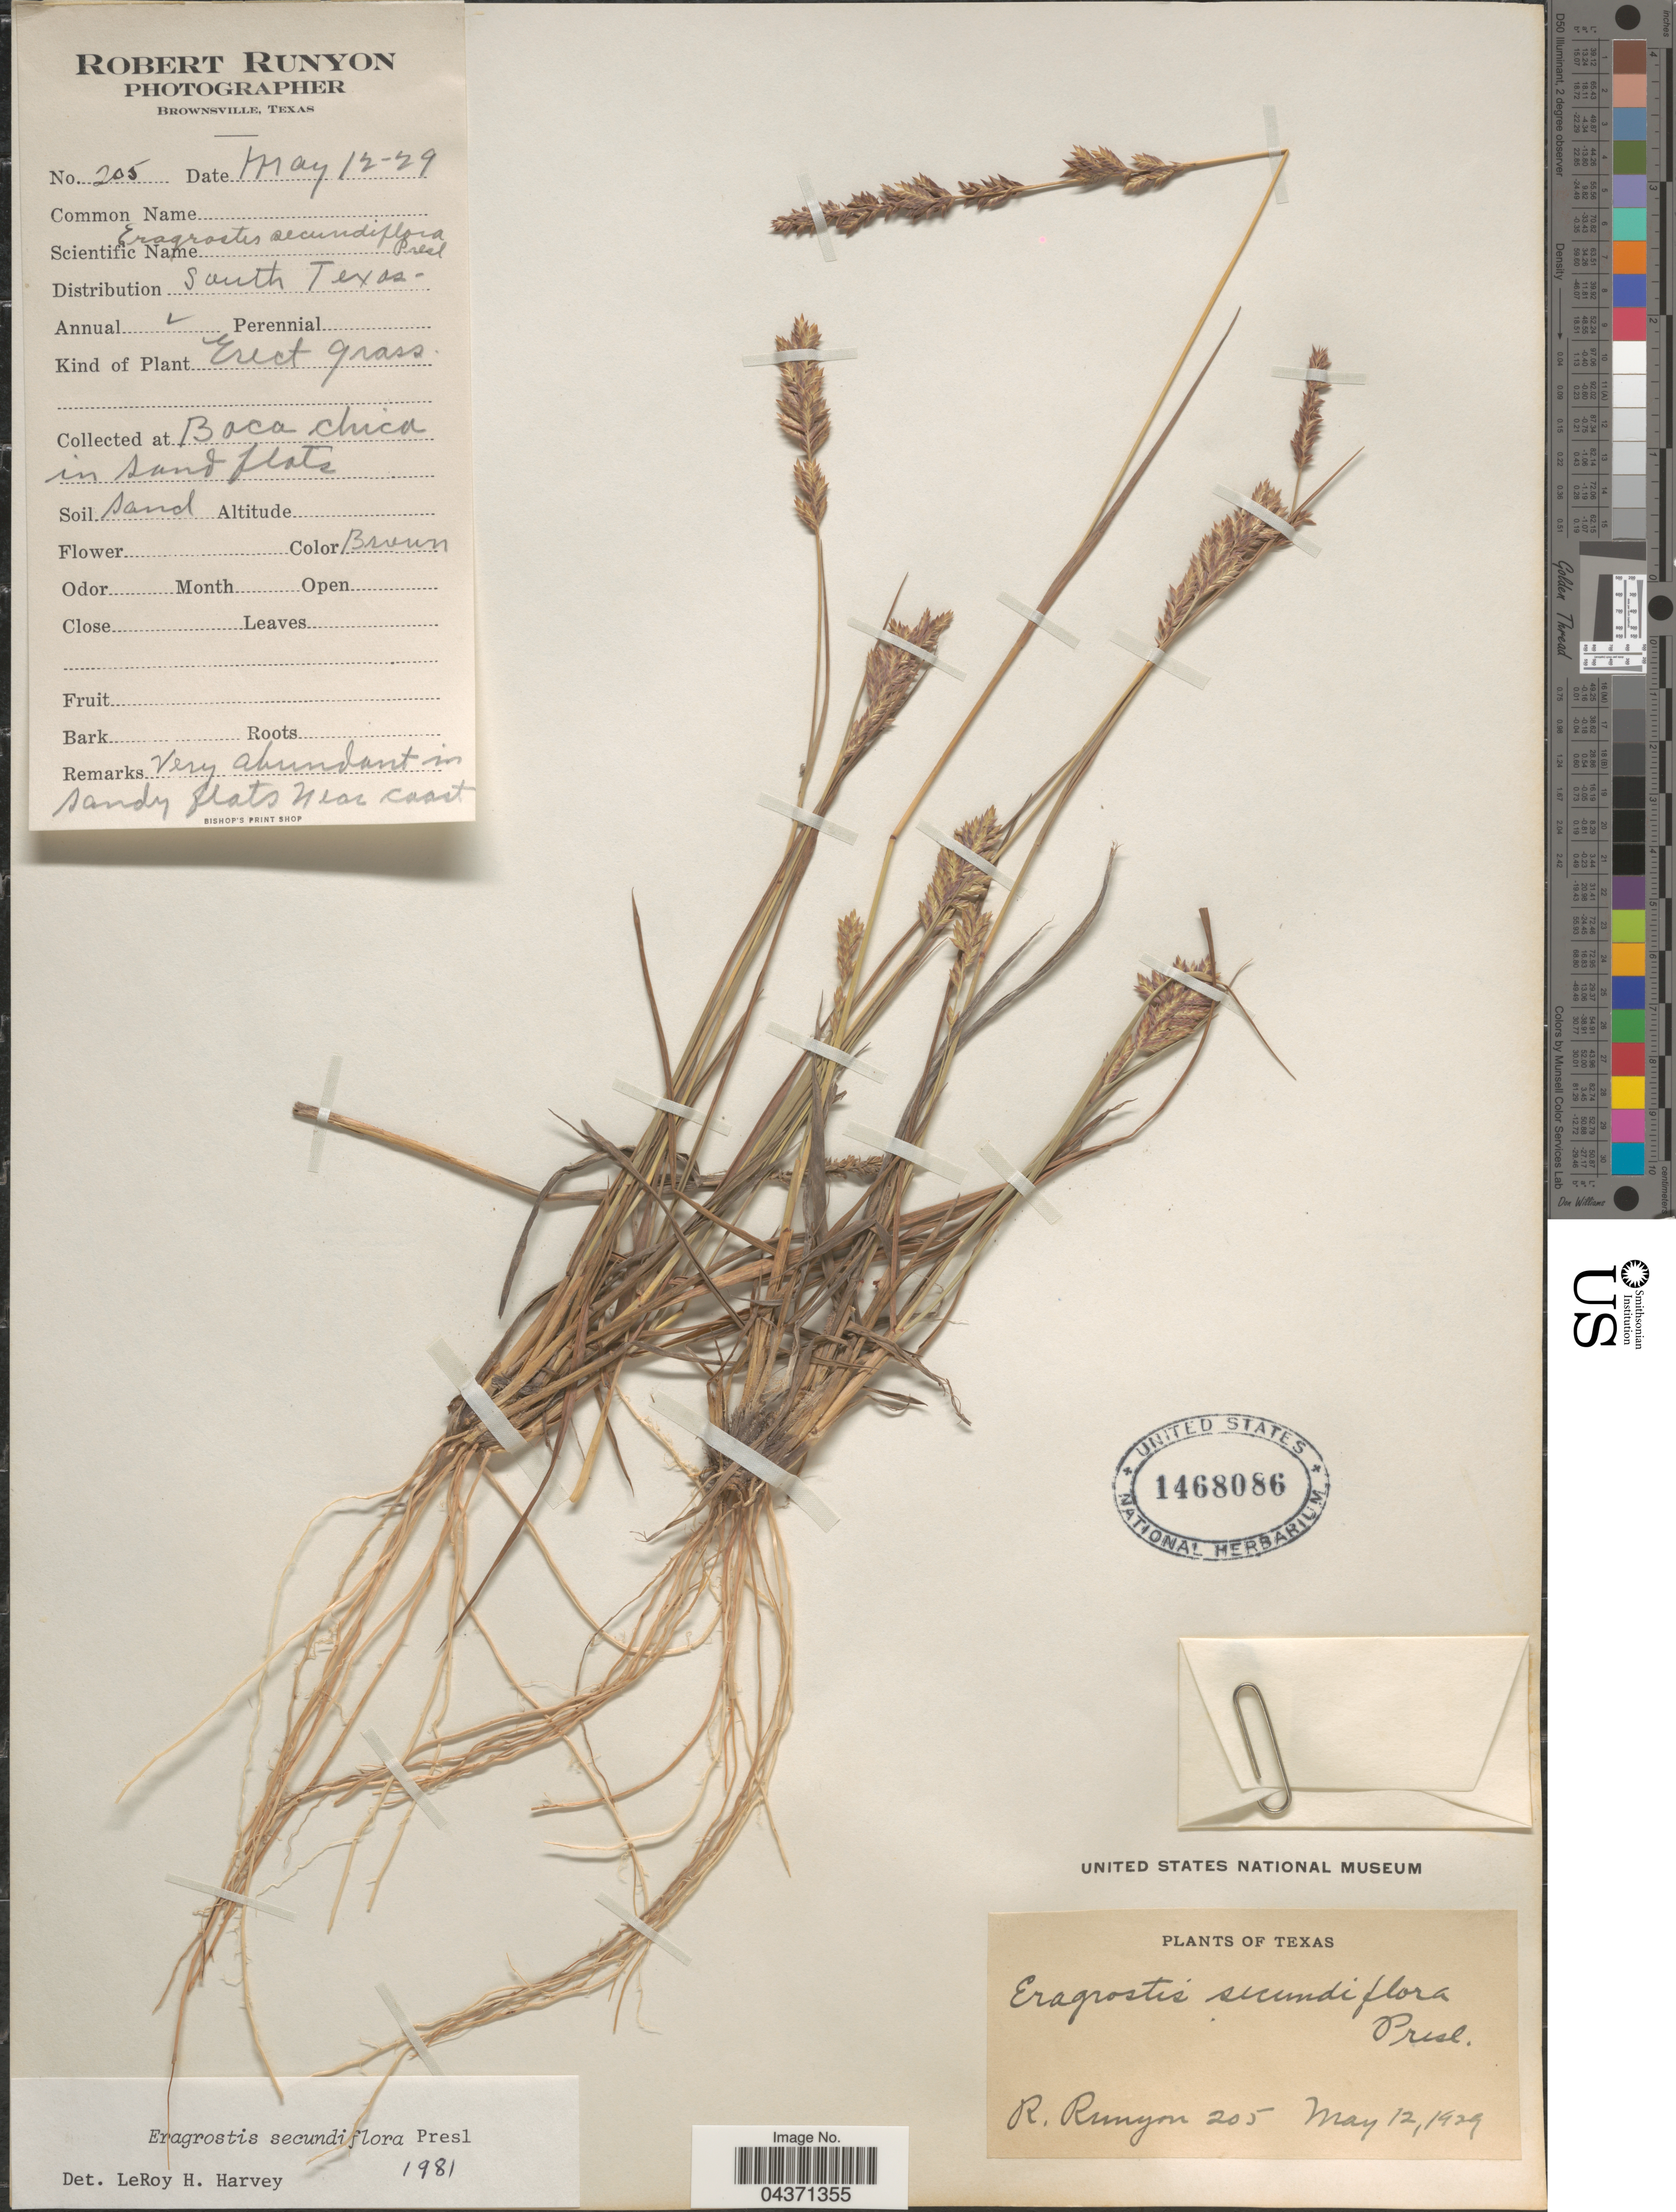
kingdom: Plantae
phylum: Tracheophyta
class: Liliopsida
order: Poales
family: Poaceae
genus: Eragrostis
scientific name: Eragrostis secundiflora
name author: J. Presl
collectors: R. Runyon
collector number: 205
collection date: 1929-05-12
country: United States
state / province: Texas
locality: At Boca chica in sand flats.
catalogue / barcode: US 1468086